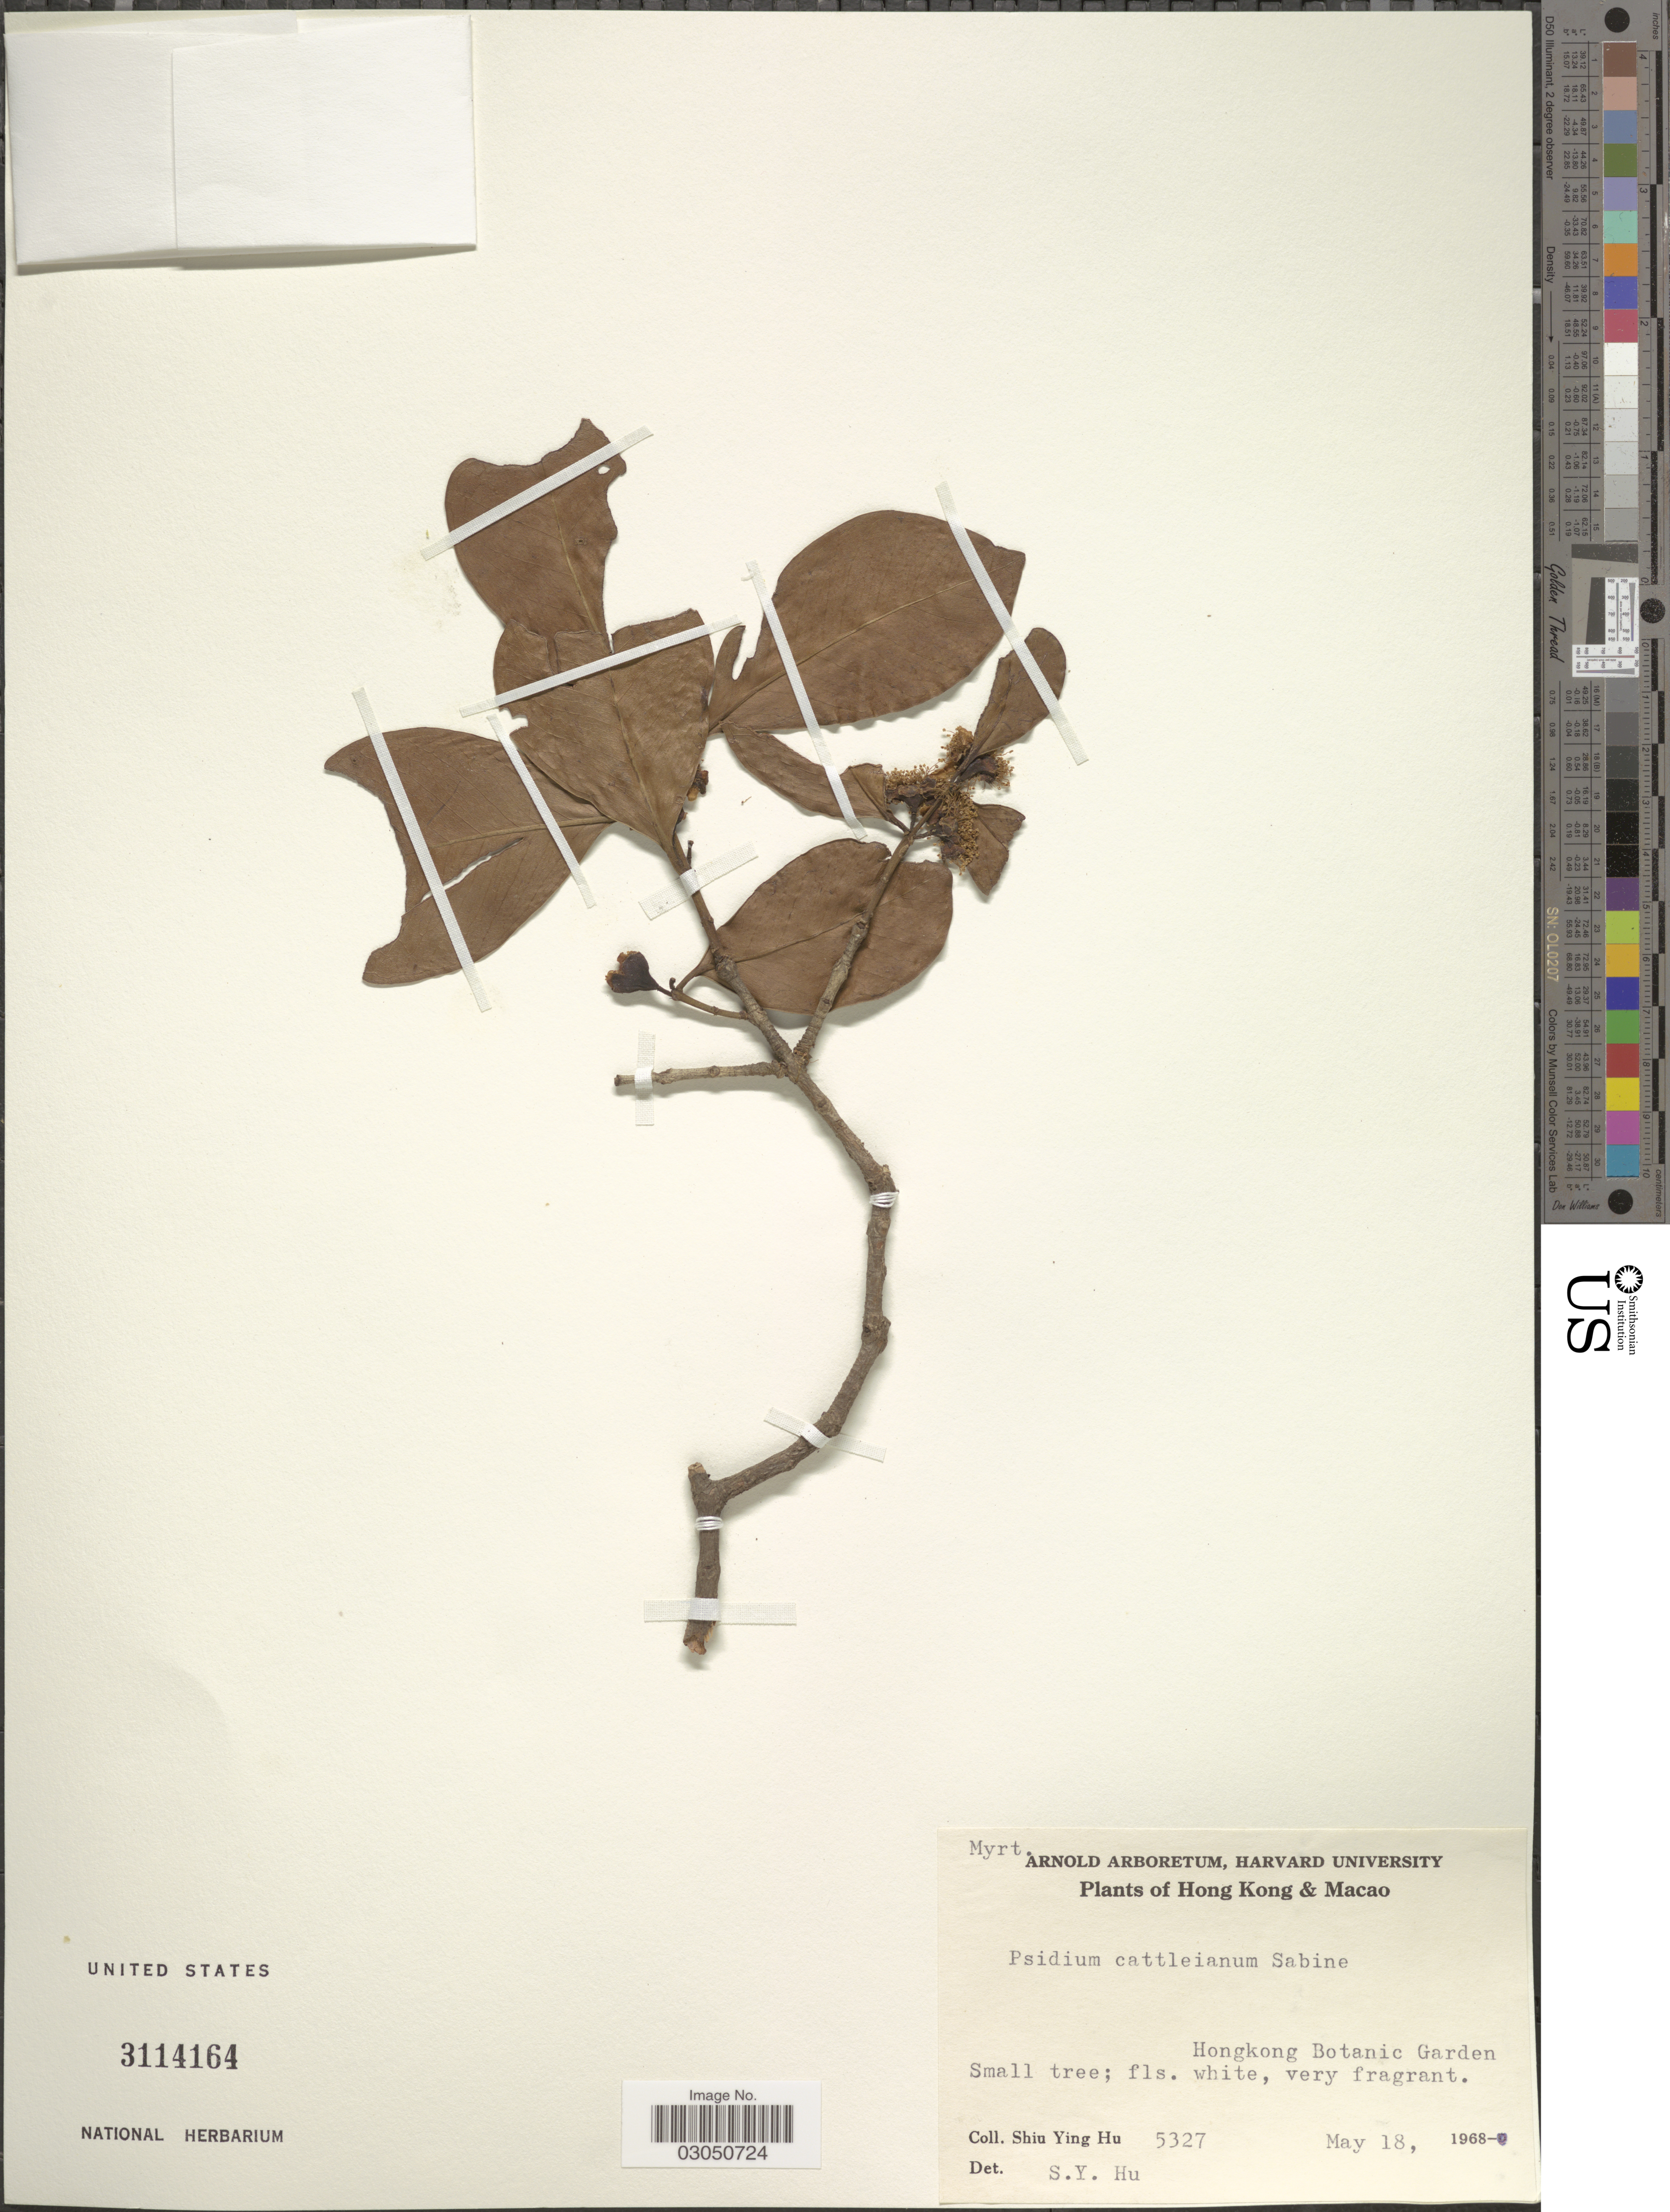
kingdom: Plantae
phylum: Tracheophyta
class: Magnoliopsida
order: Myrtales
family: Myrtaceae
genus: Psidium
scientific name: Psidium cattleyanum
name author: Sabine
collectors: S. Y. Hu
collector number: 5327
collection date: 1968-05-18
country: China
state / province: Hong Kong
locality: Hongkong Botanic Garden.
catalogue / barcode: US 3114164